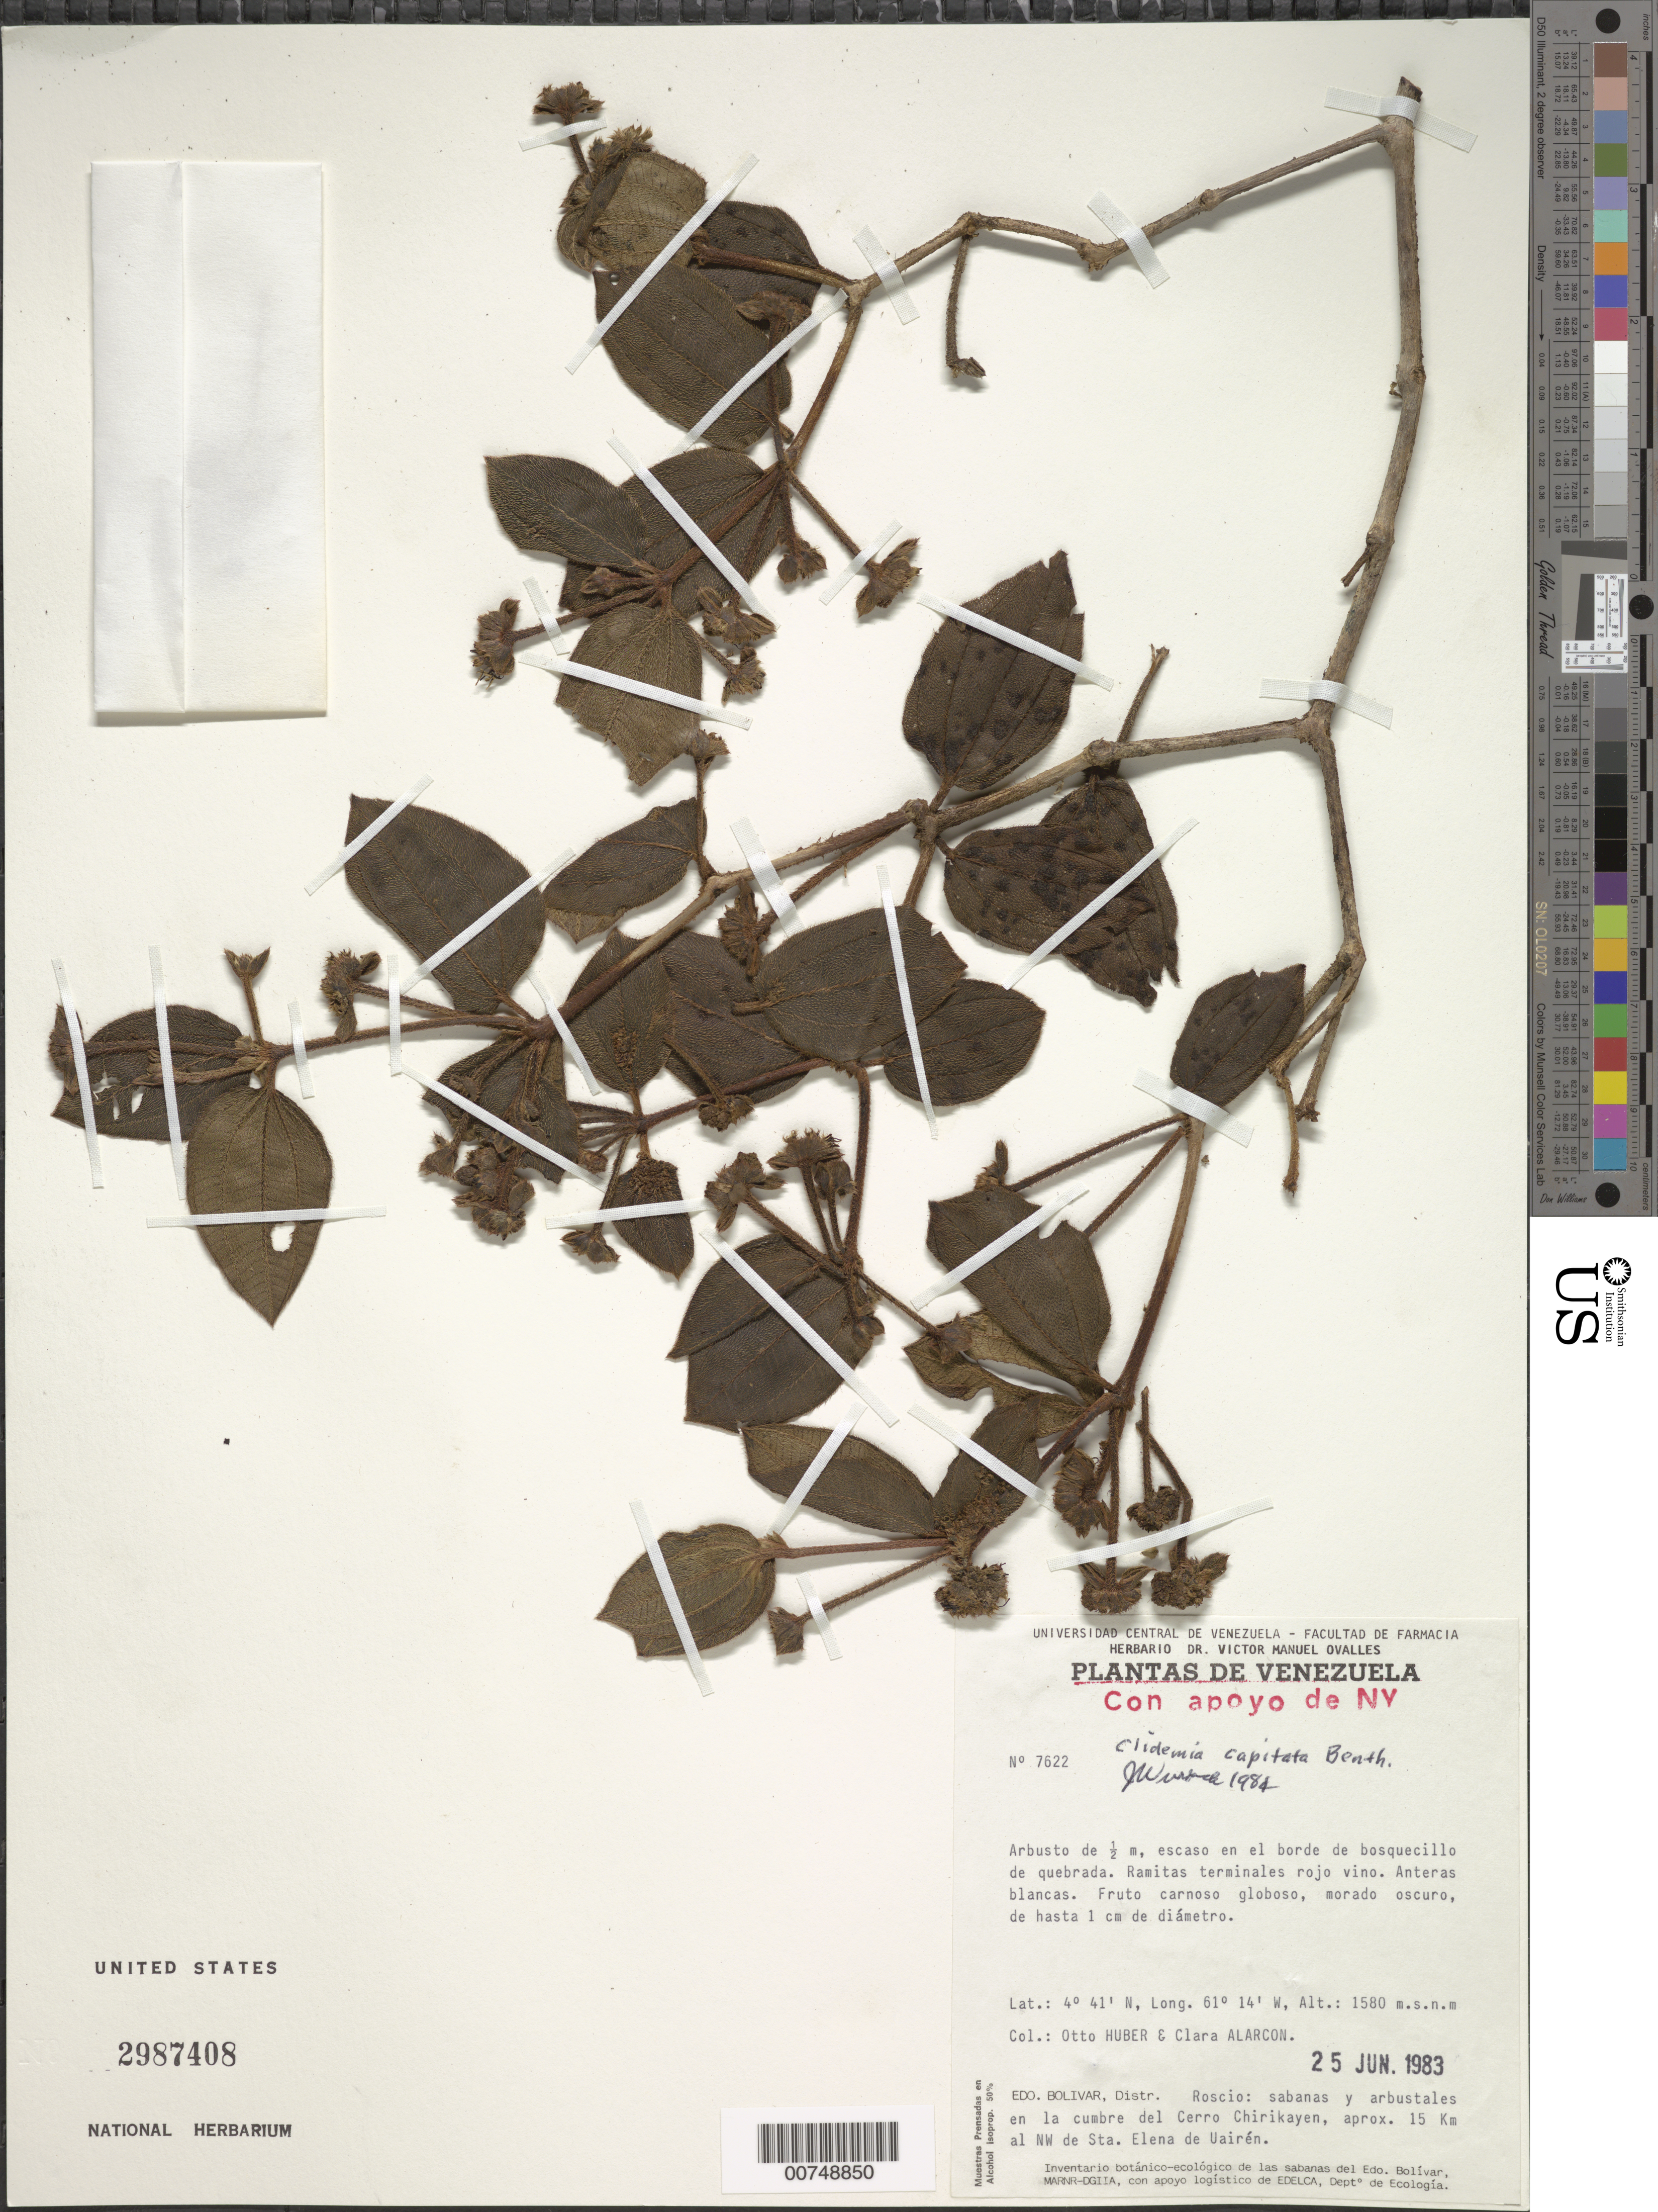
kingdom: Plantae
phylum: Tracheophyta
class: Magnoliopsida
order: Myrtales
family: Melastomataceae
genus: Clidemia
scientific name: Clidemia capitata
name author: Benth.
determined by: Wurdack, John J., (US), US (UNITED STATES)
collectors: O. Huber & C. Alarcon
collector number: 7622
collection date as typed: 25-Jun-83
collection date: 1983-06-25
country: Venezuela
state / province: Bolívar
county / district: Roscio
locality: Cerro Chirikayen cumbre, aprox. 15 km al NW de Sta. Elena de Uairén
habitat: Sabanas y arhbustales en la cumbre del cerro; en el borde de bosquecillo de quebrada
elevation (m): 1580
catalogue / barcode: US 2987408